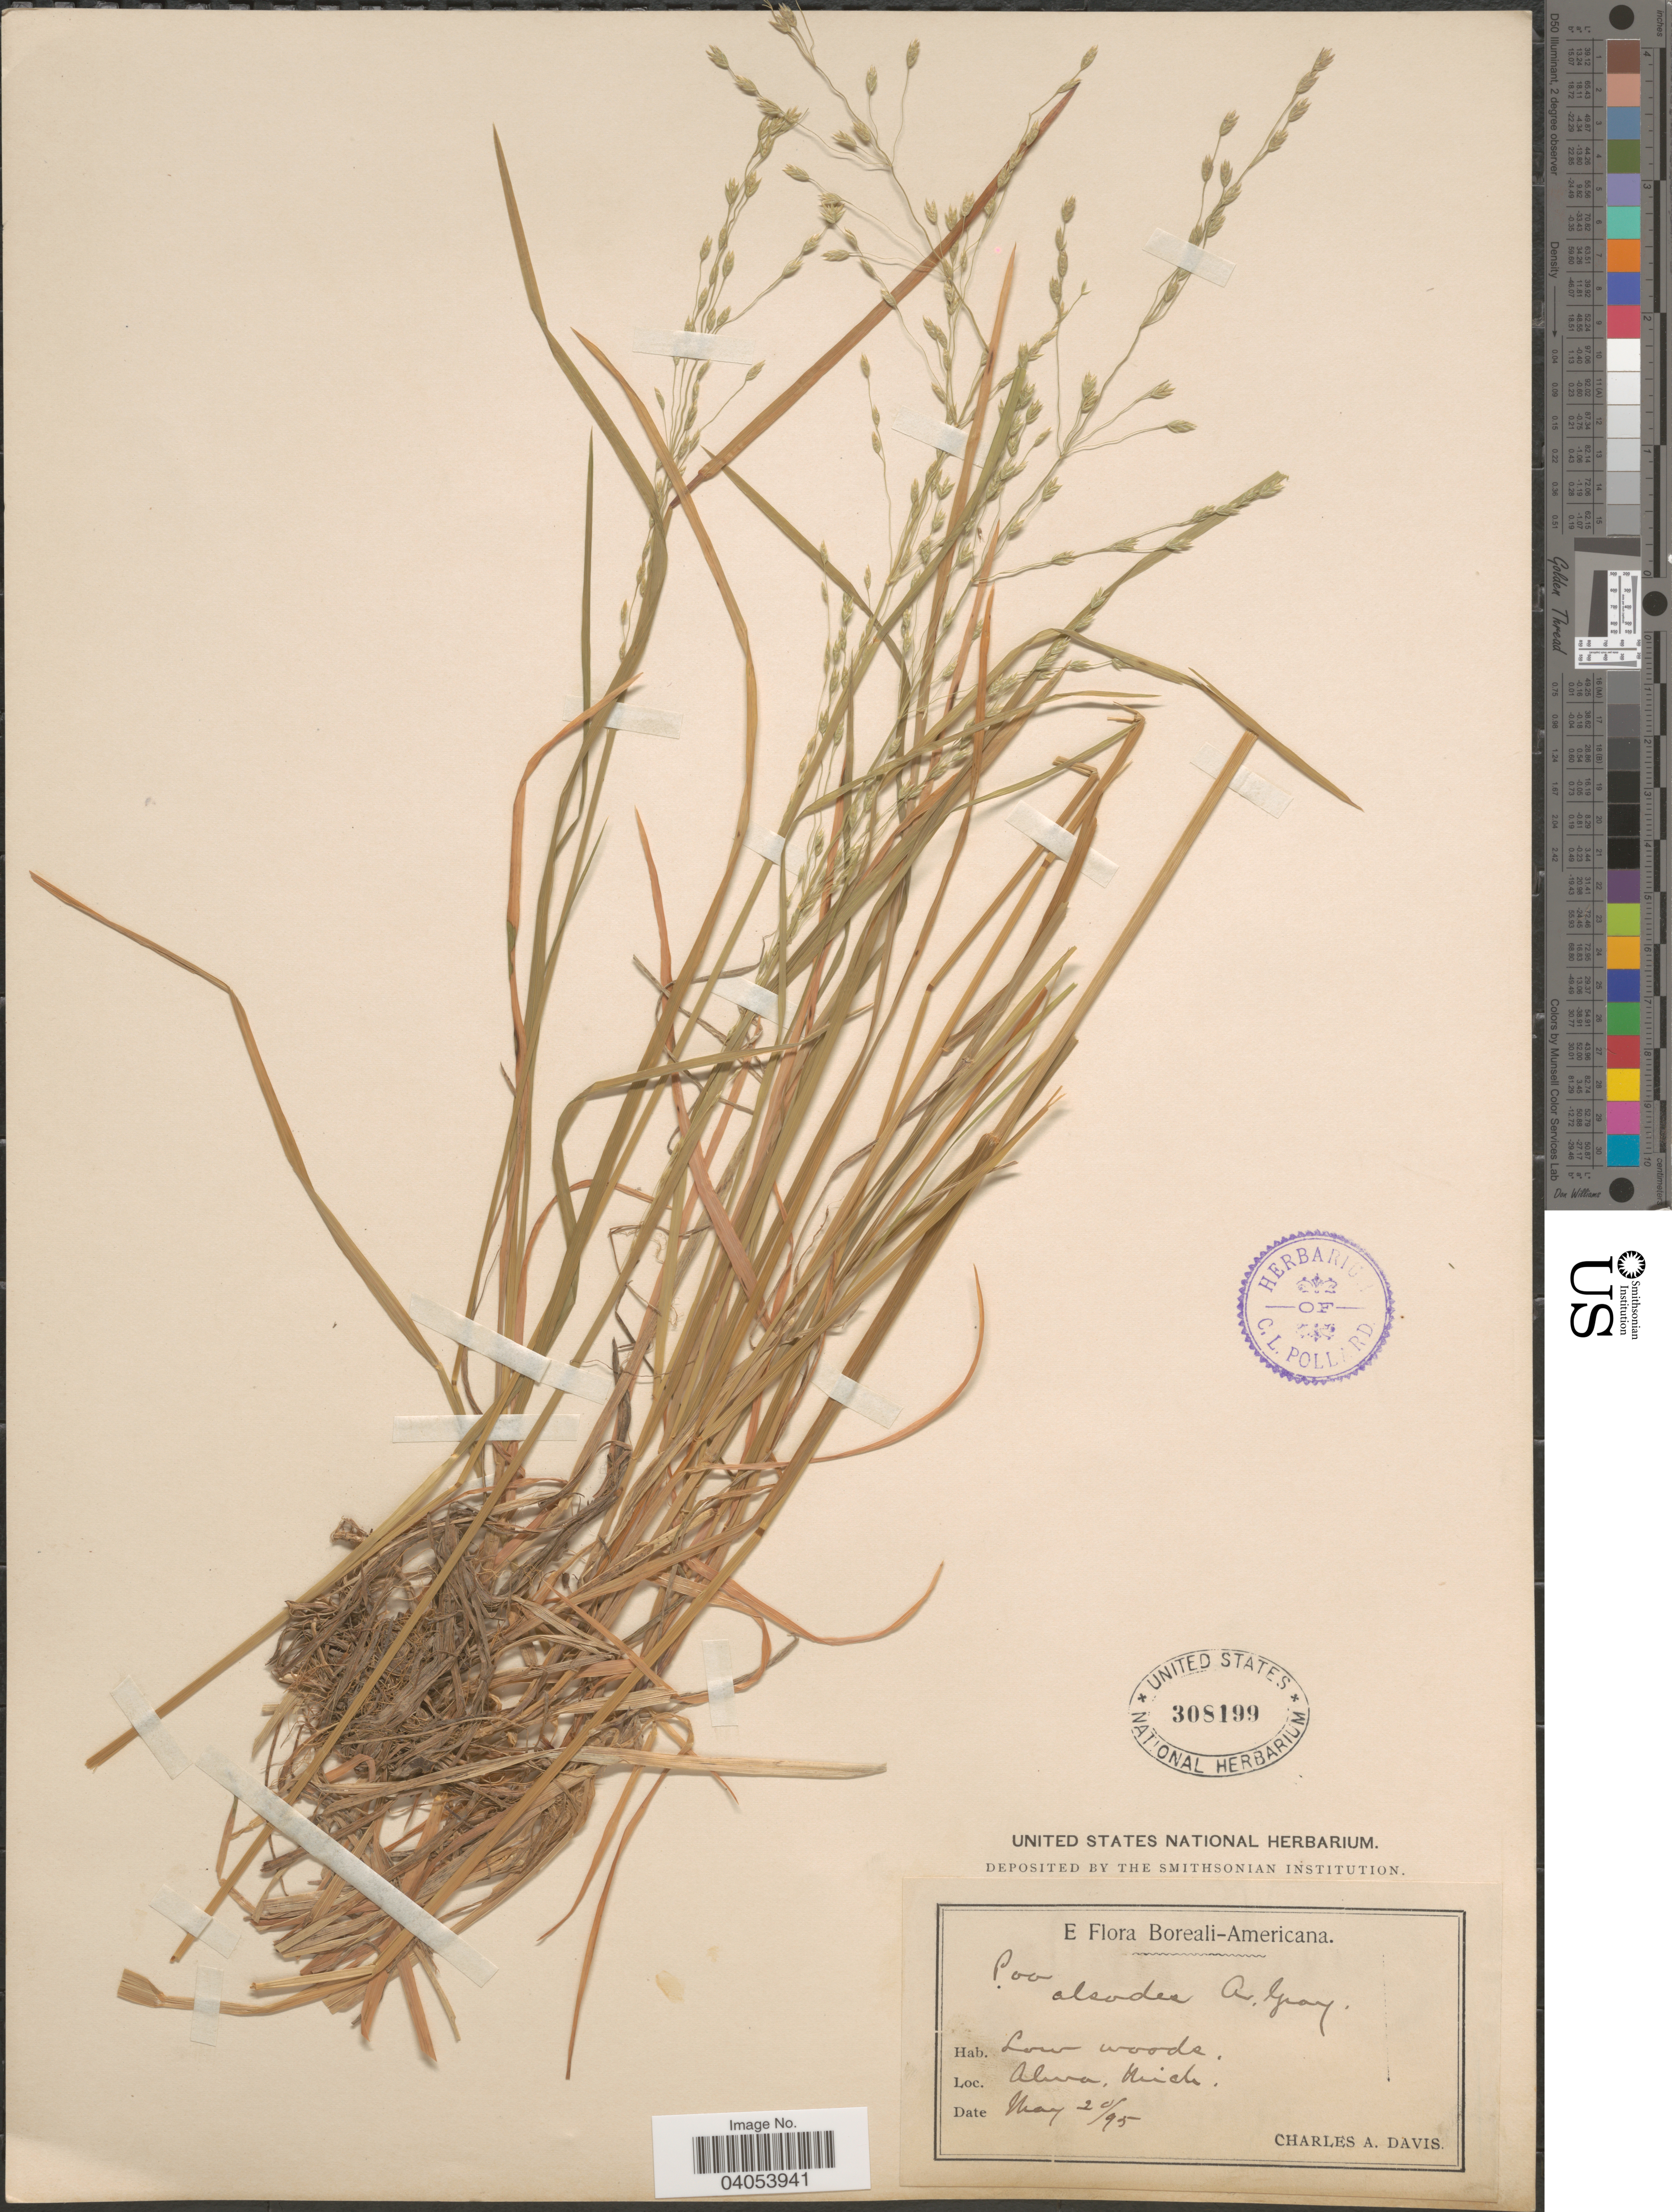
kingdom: Plantae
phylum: Tracheophyta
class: Liliopsida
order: Poales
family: Poaceae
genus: Poa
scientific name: Poa alsodes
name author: A. Gray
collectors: C. Davis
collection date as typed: Transcribed d/m/y: 20/5/95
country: United States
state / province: Michigan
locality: Boreali-Americana. Alma.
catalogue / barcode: US 308199